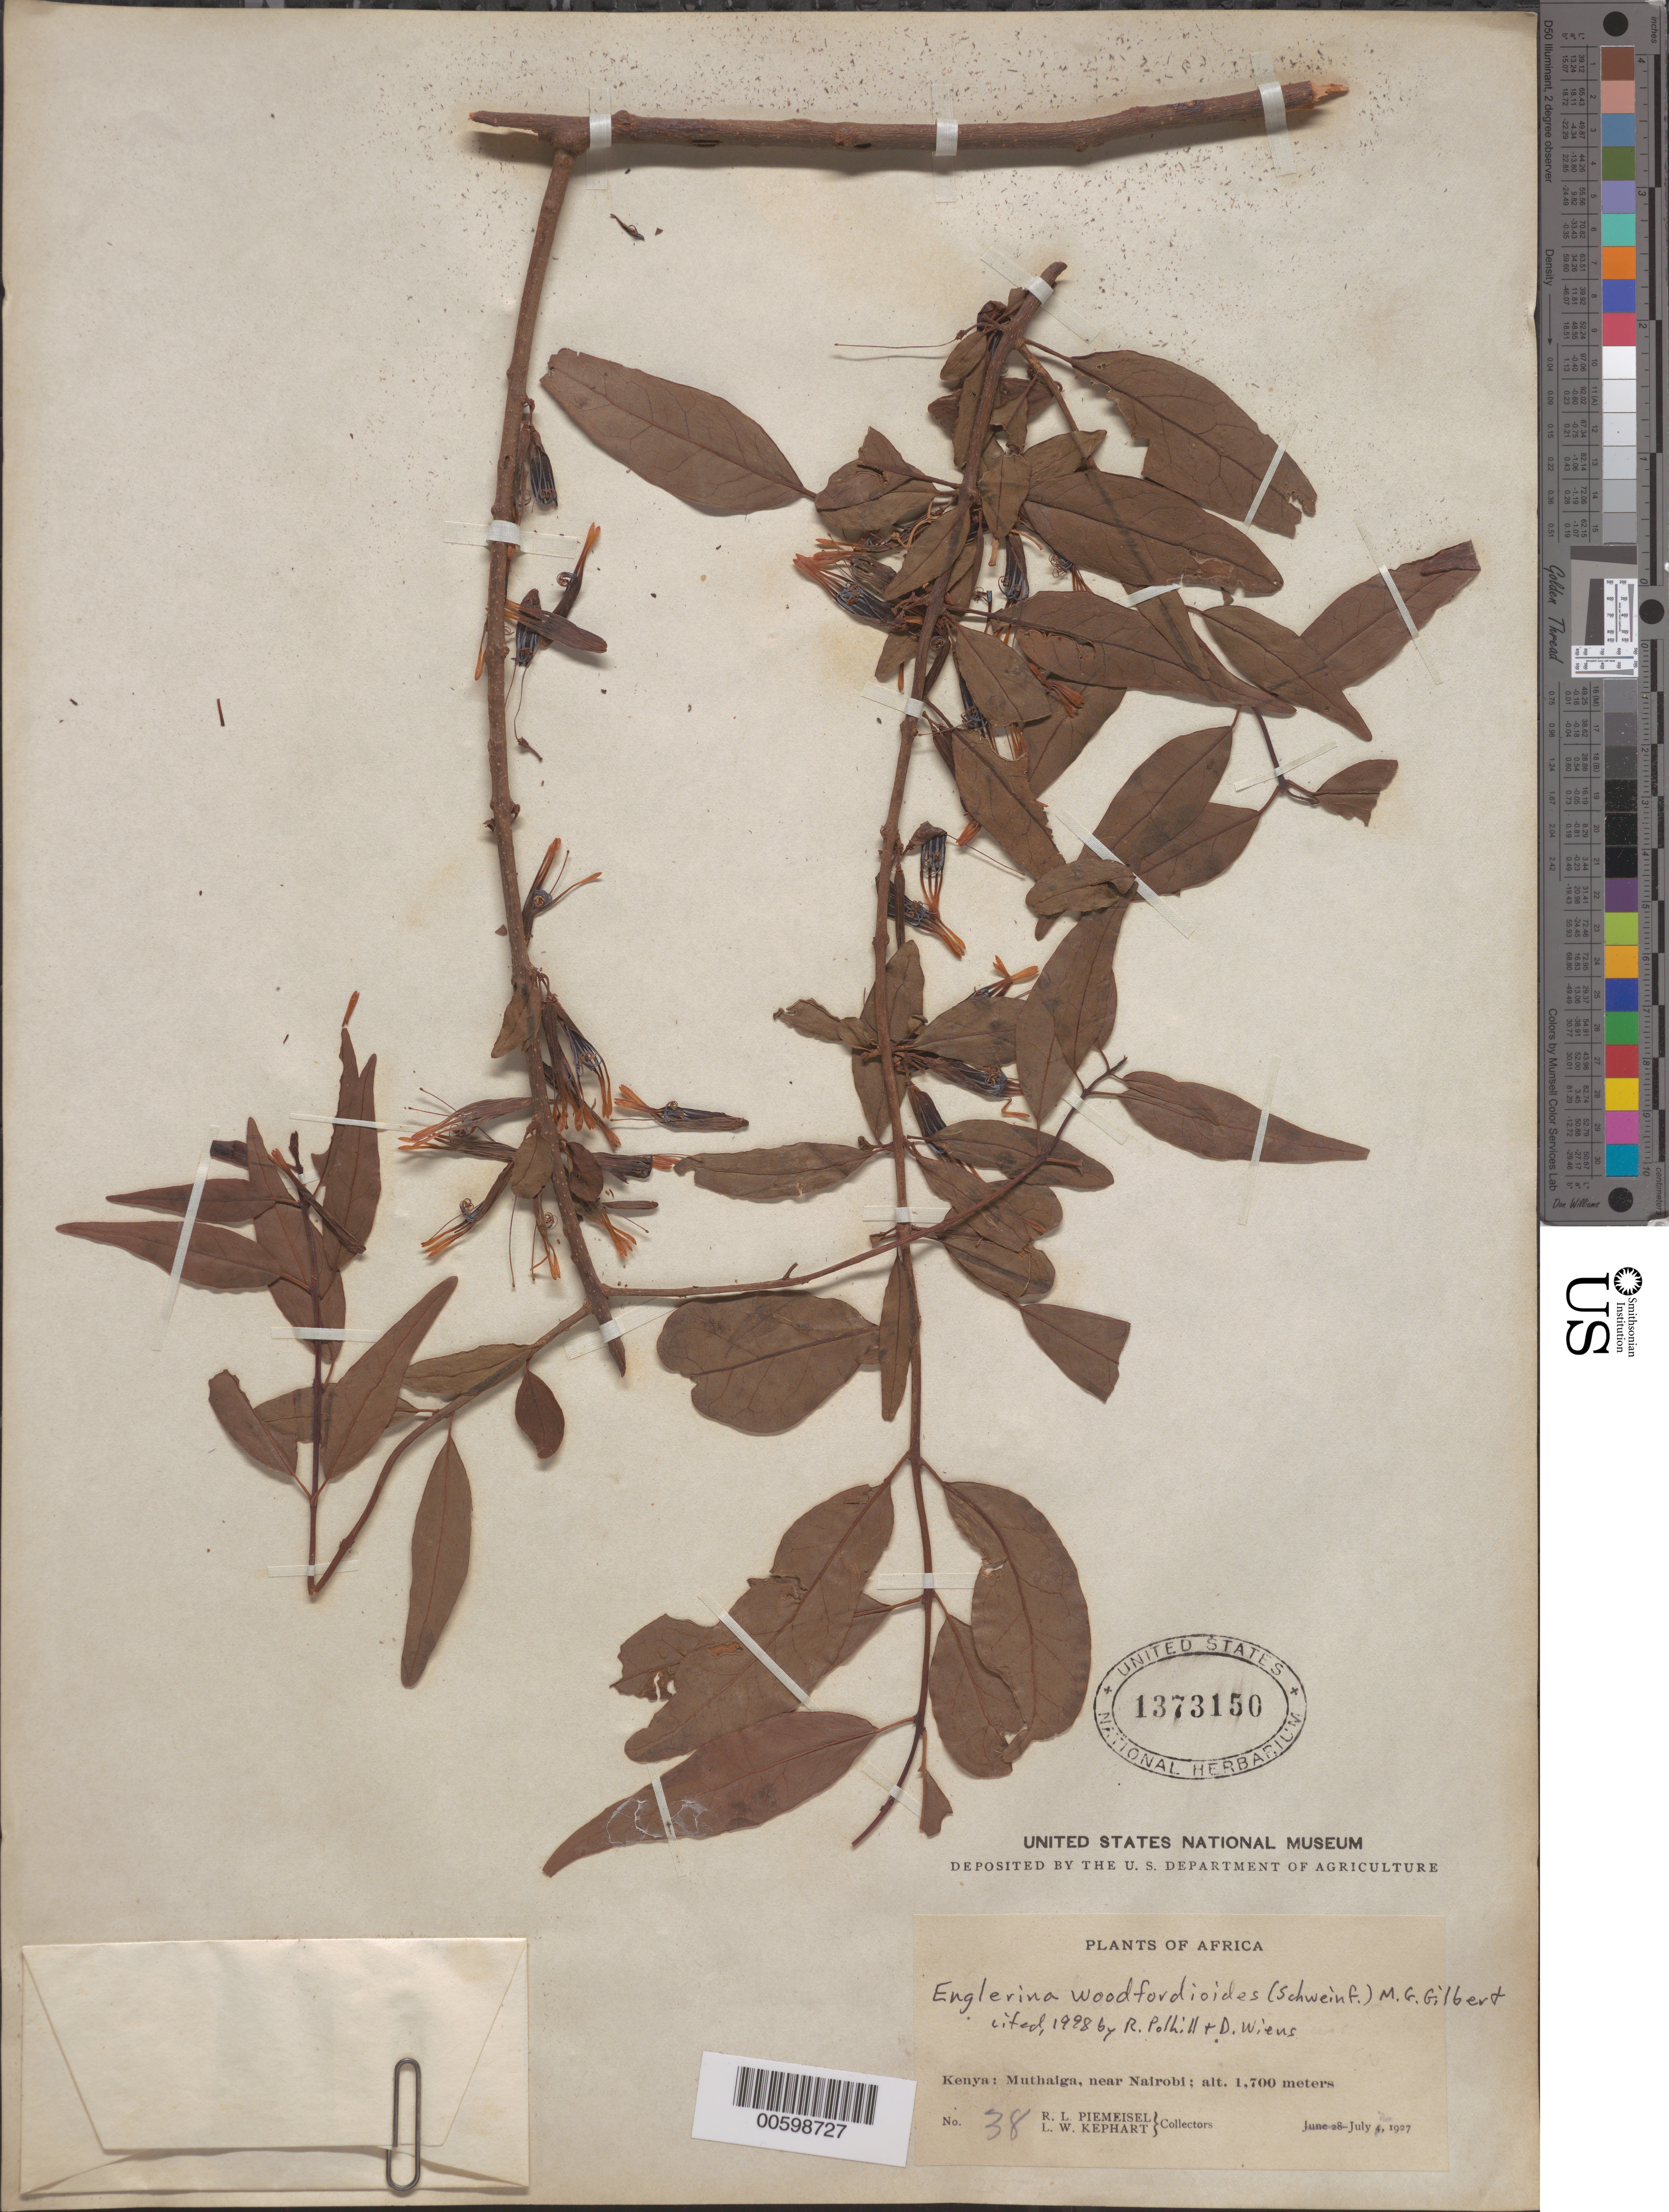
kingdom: Plantae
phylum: Tracheophyta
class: Magnoliopsida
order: Santalales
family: Loranthaceae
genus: Englerina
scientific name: Englerina woodfordioides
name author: Singler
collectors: R. L. Piemeisel & L. W. Kephart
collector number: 38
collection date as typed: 02 Jul 1927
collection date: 1927-07-02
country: Kenya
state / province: Nairobi Area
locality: Muthaiga, Nairobi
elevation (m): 1700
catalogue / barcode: US 1373150